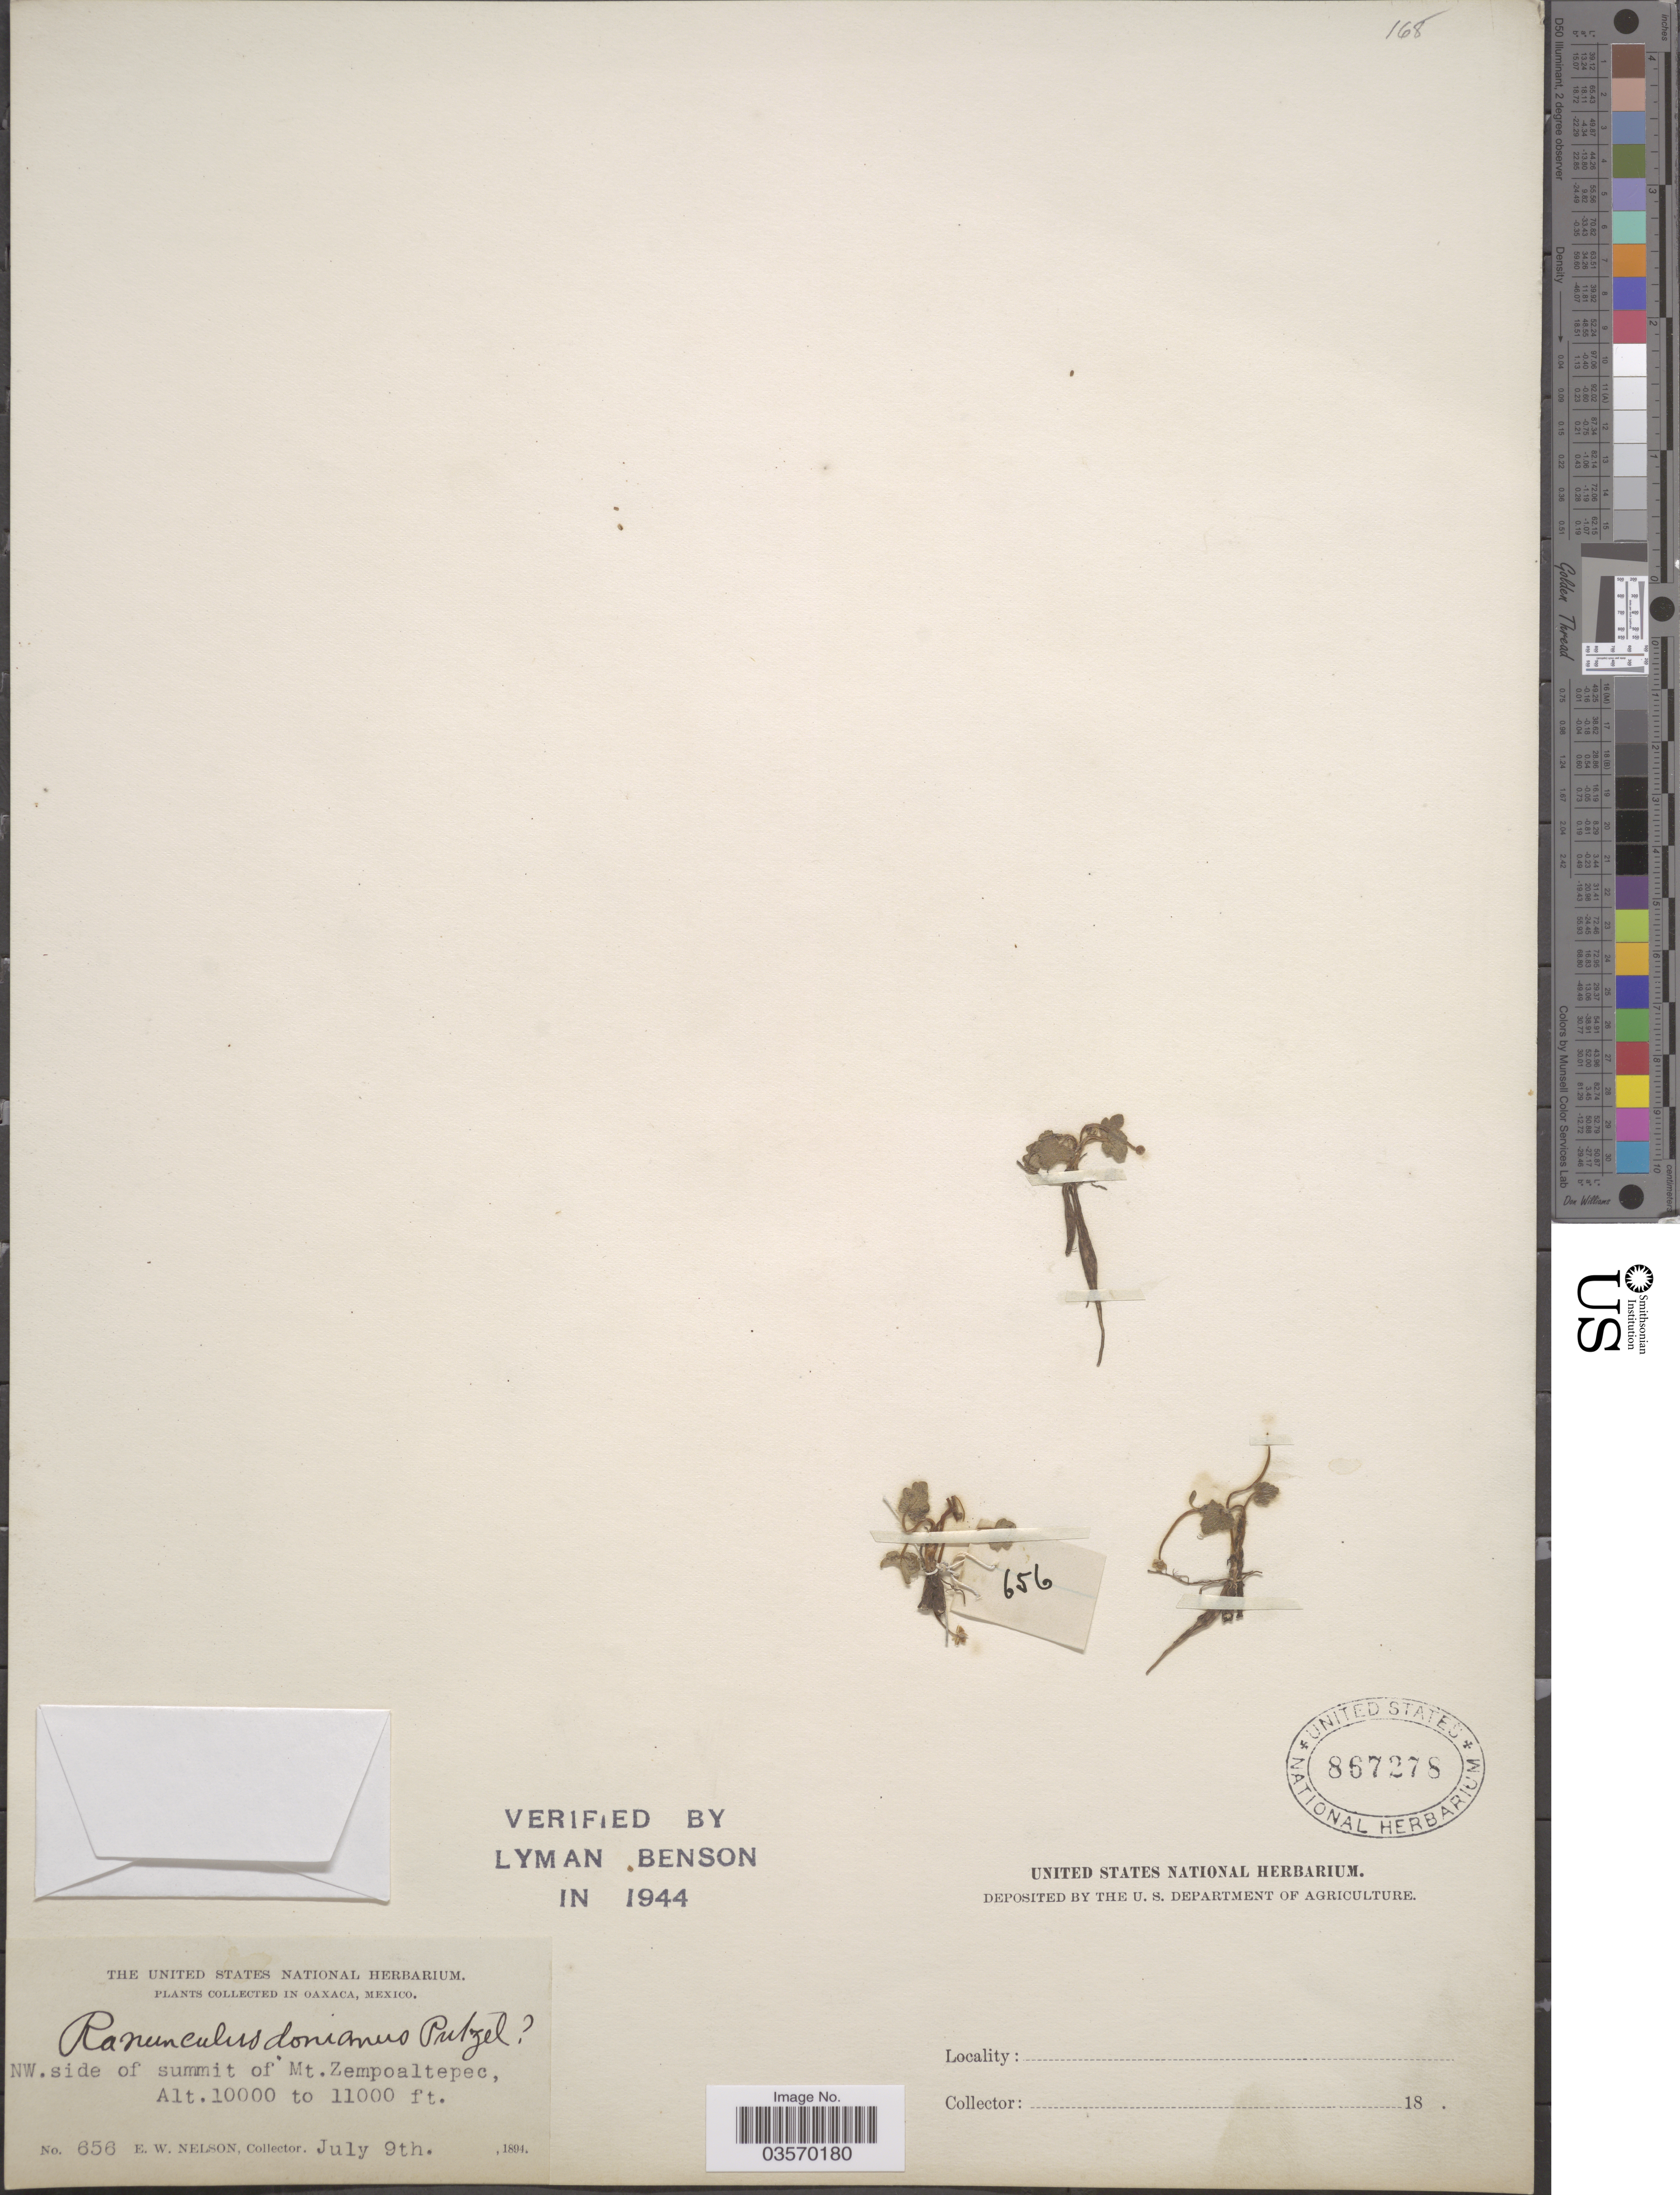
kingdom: Plantae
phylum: Tracheophyta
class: Magnoliopsida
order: Ranunculales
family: Ranunculaceae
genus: Ranunculus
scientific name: Ranunculus donianus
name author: Pritz. ex Walp.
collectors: E. W. Nelson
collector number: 656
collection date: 1894-07-09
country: Mexico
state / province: Oaxaca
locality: NW. side of summit of Mt. Zempoaltepec.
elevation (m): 3048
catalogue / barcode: US 867278